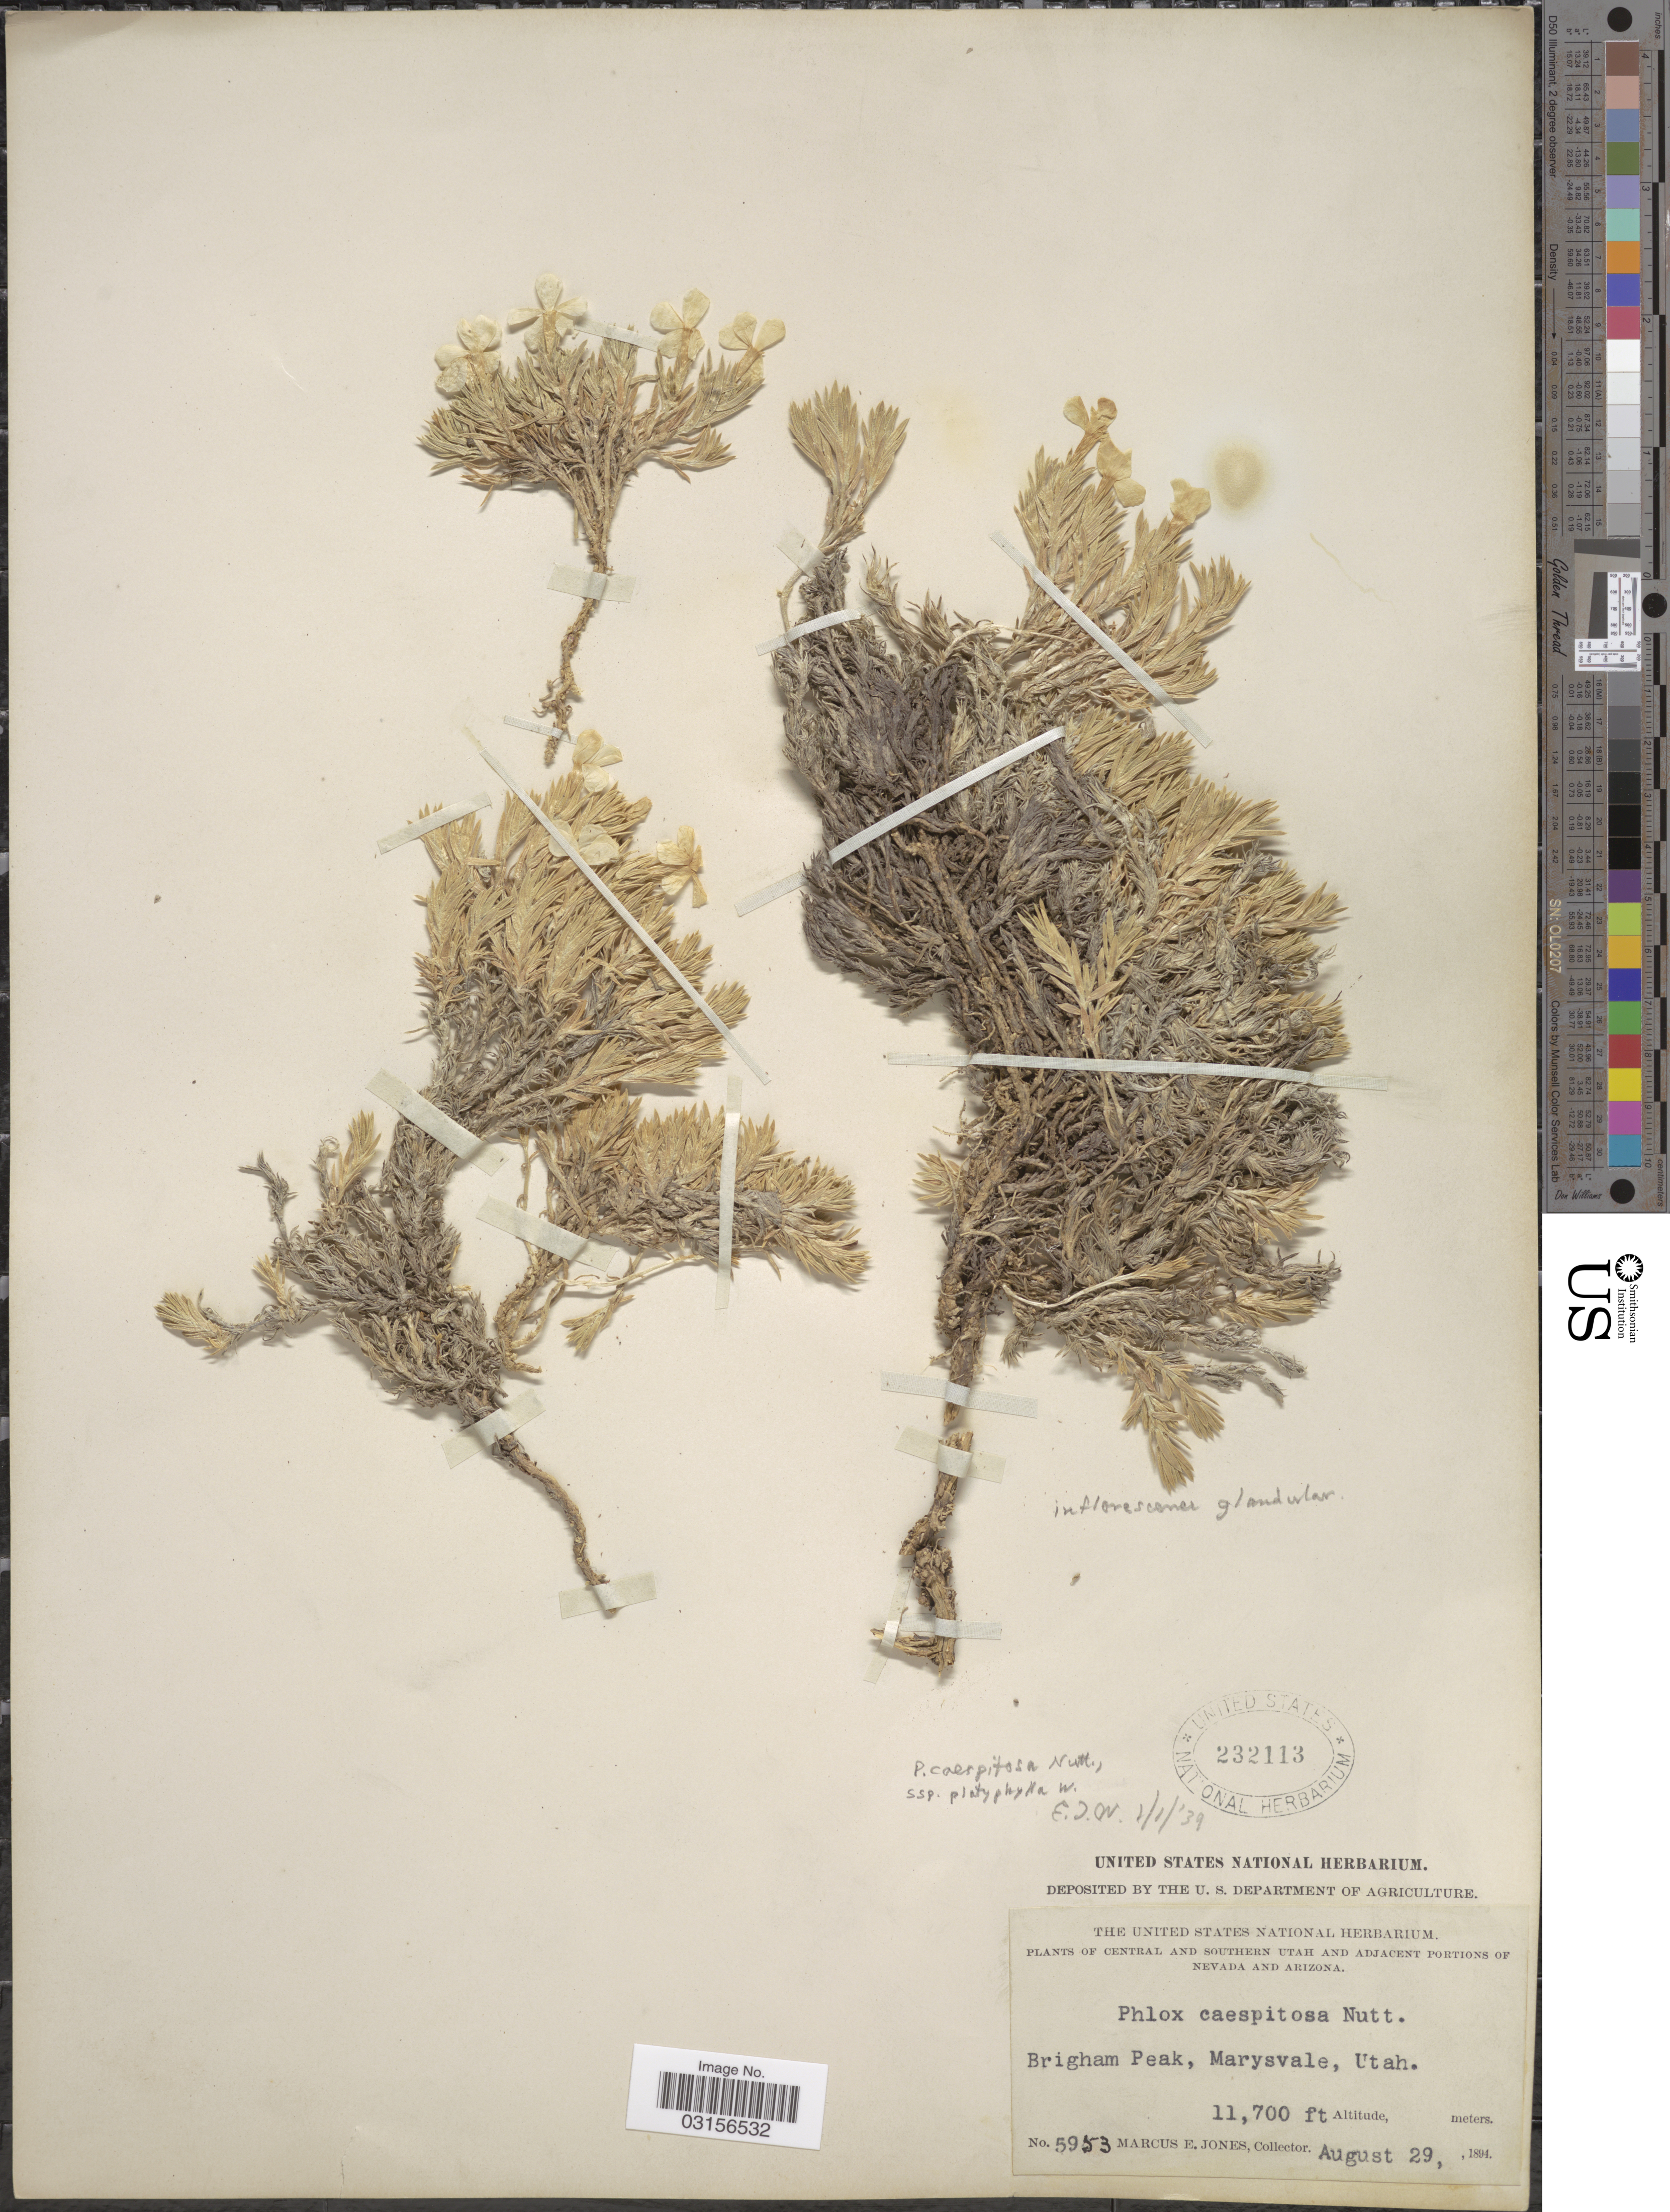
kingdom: Plantae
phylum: Tracheophyta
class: Magnoliopsida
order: Ericales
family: Polemoniaceae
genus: Phlox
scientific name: Phlox condensata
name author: (A. Gray) E.E. Nelson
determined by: Mayfield, M. H.; Ferguson, C. J.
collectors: M. E. Jones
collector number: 5953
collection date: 1894-08-29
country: United States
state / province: Utah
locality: Central and Southern Utah. Brigham Peak, Marysvale.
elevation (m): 3566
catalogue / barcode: US 232113